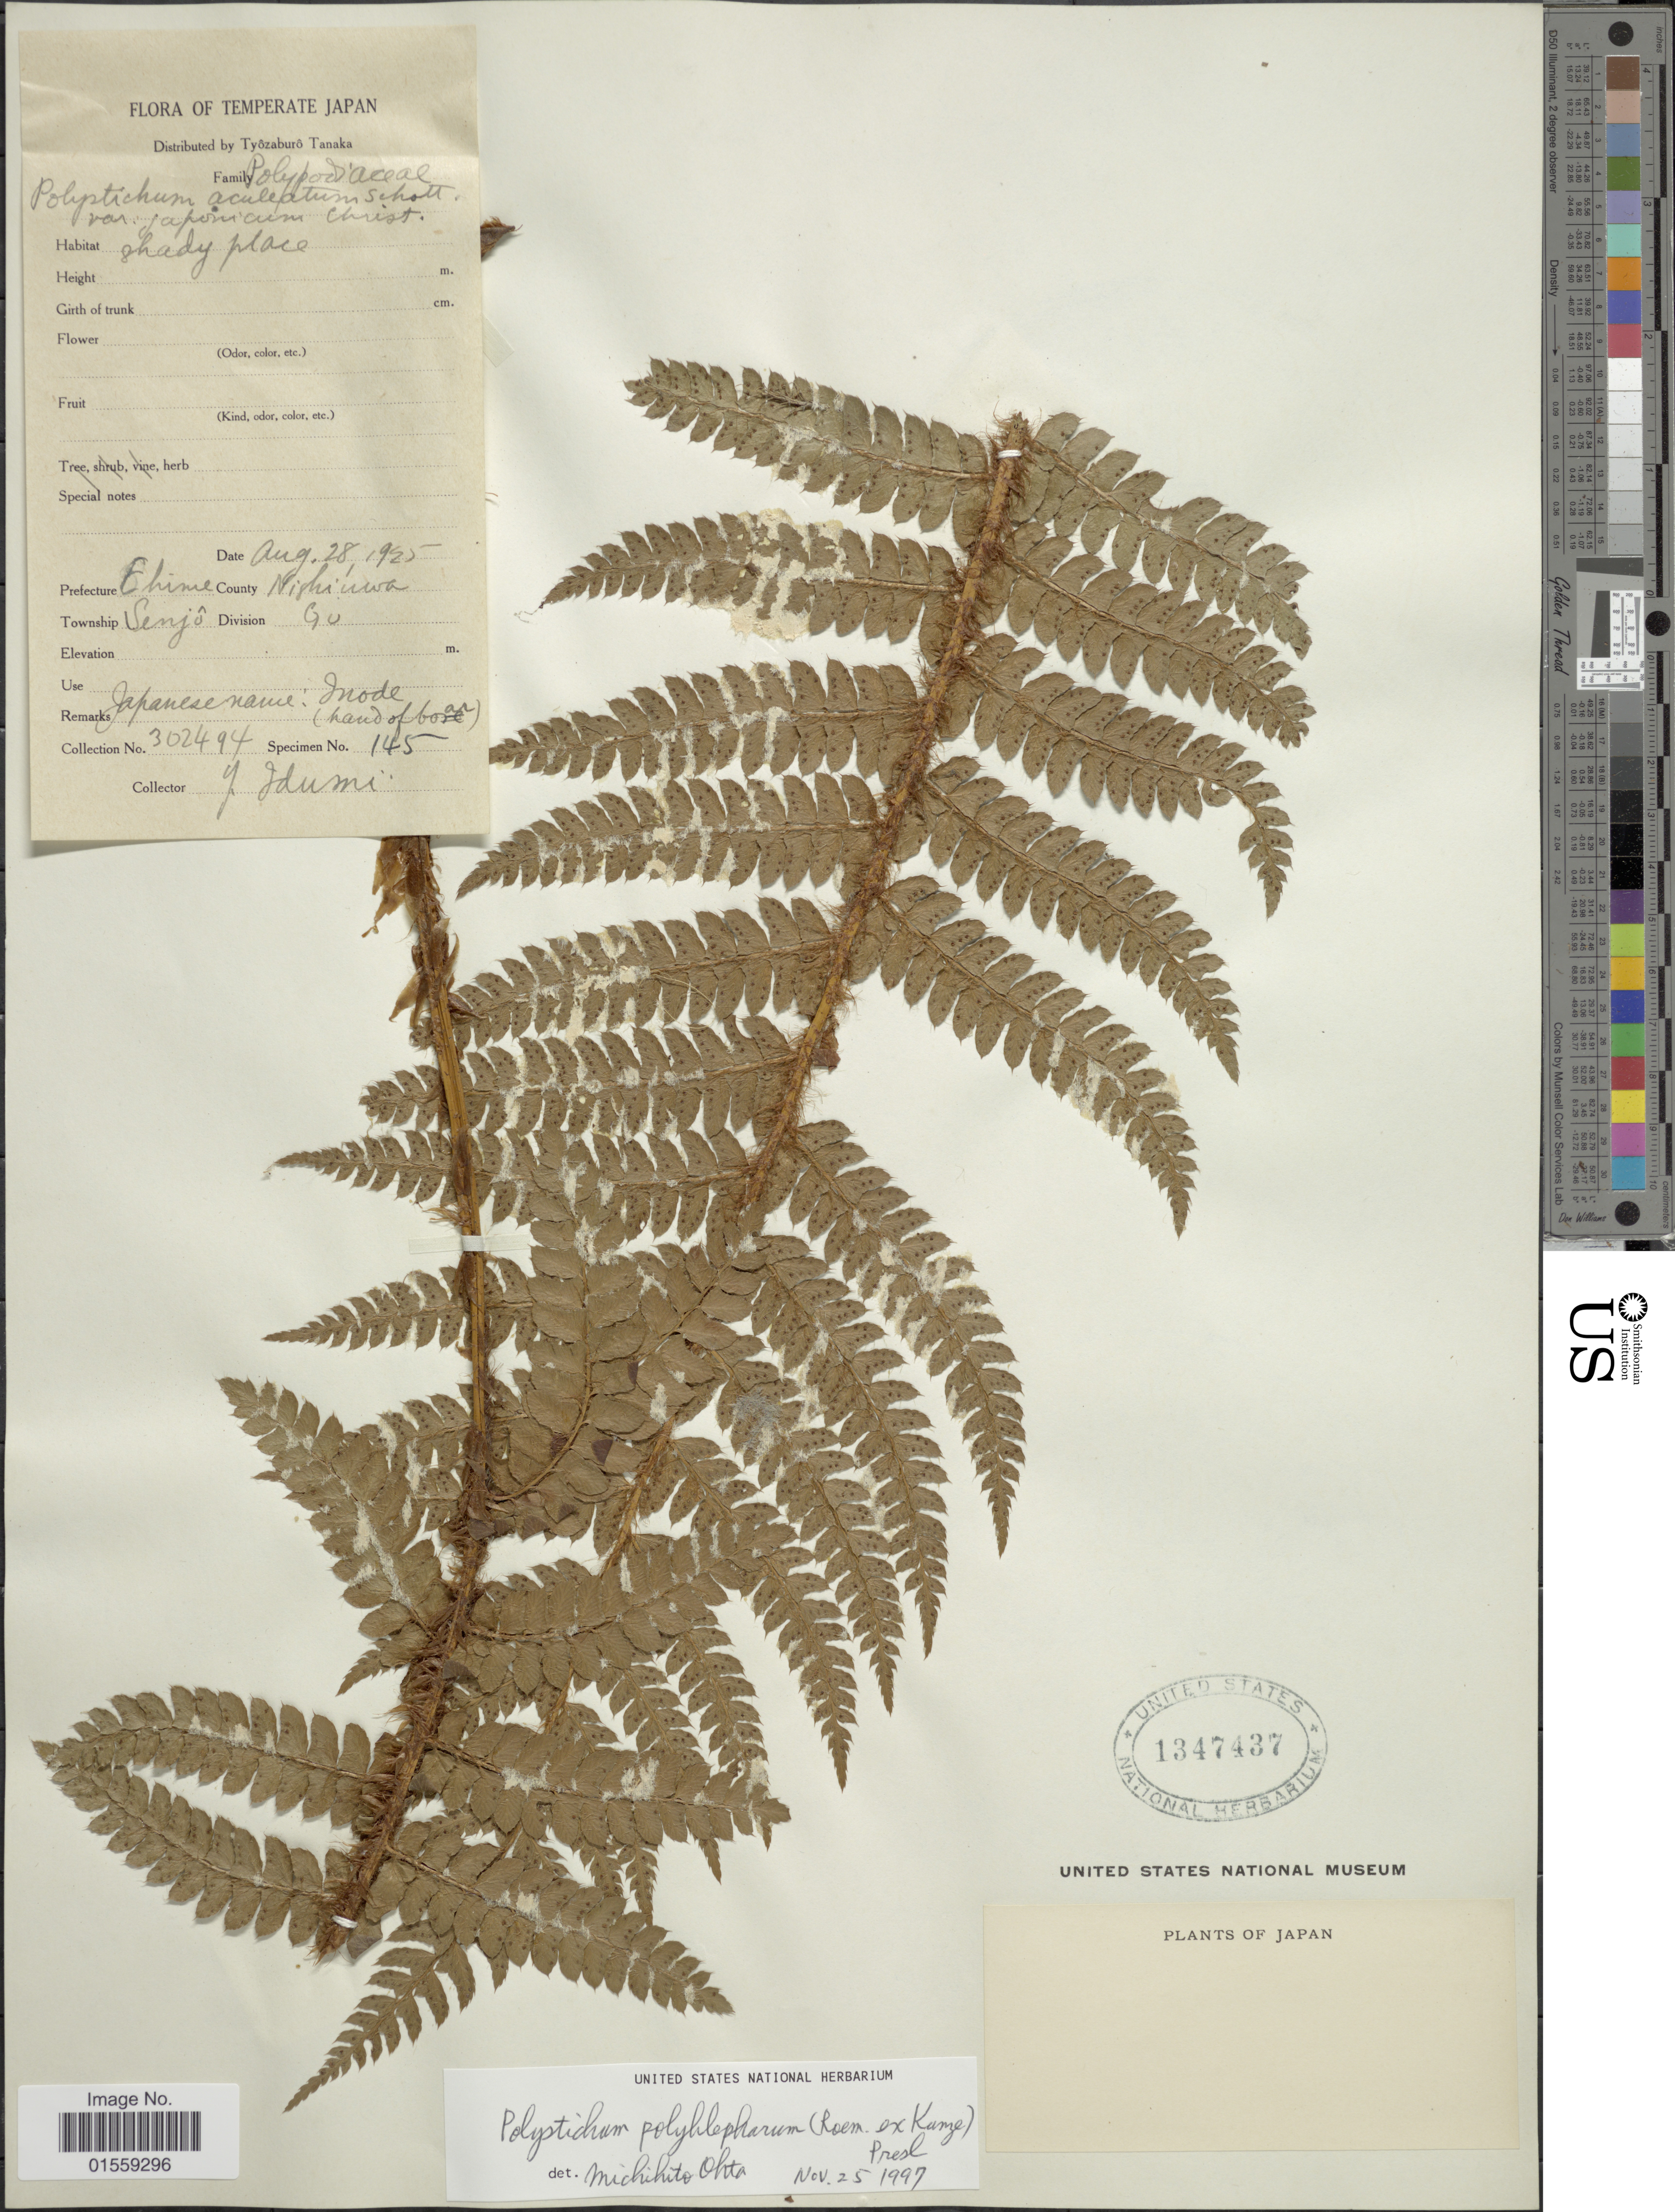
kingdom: Plantae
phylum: Tracheophyta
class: Polypodiopsida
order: Polypodiales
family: Dryopteridaceae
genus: Polystichum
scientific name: Polystichum polyblepharum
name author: (Roemer ex Kunze) C. Presl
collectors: J. Idumi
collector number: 302494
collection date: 1925-08-28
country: Japan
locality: Temperate Japan, Prefecture: Ehime, County: Nishiuwa, Township: Senjo, Devision: Go.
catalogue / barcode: US 1347437